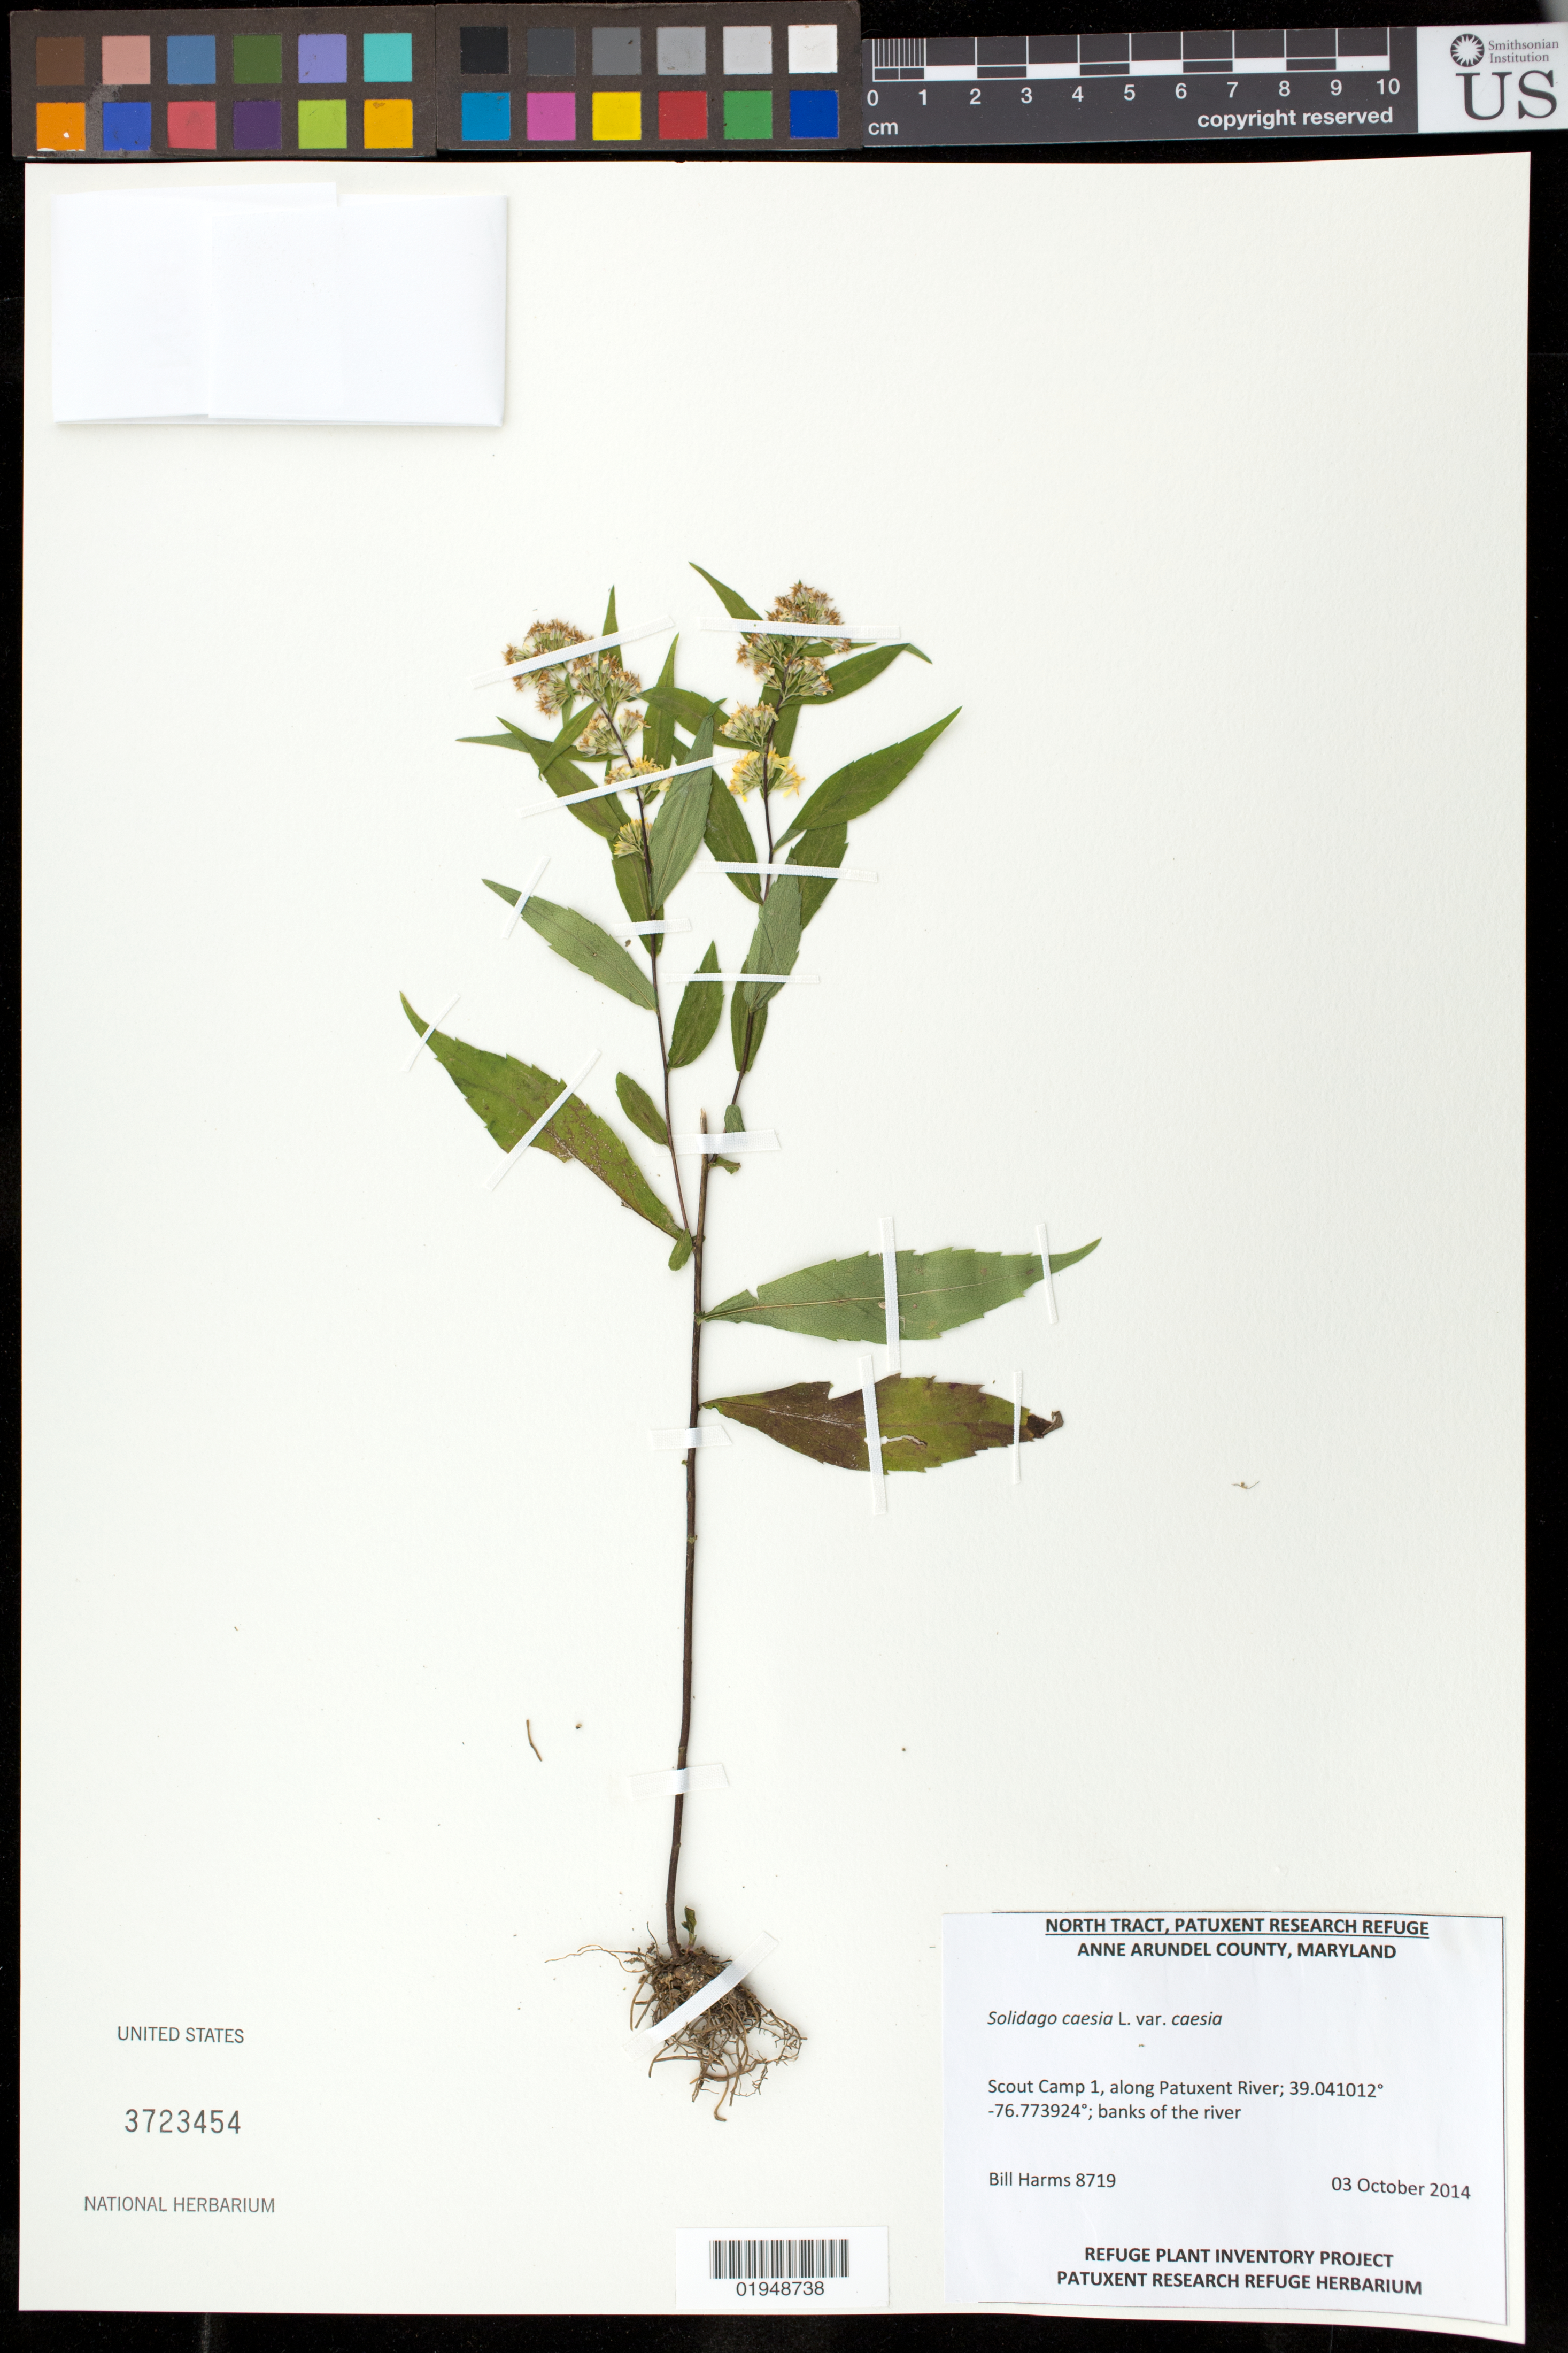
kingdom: Plantae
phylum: Tracheophyta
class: Magnoliopsida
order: Asterales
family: Asteraceae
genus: Solidago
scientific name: Solidago caesia var. caesia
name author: L.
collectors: B. Harms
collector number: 8719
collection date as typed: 3 Oct 2014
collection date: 2014-10-03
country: United States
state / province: Maryland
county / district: Anne Arundel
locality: North Tract, Patuxent Research Refuge, Scout Camp 1, along Patuxent River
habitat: banks of the river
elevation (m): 25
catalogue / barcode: US 3723454